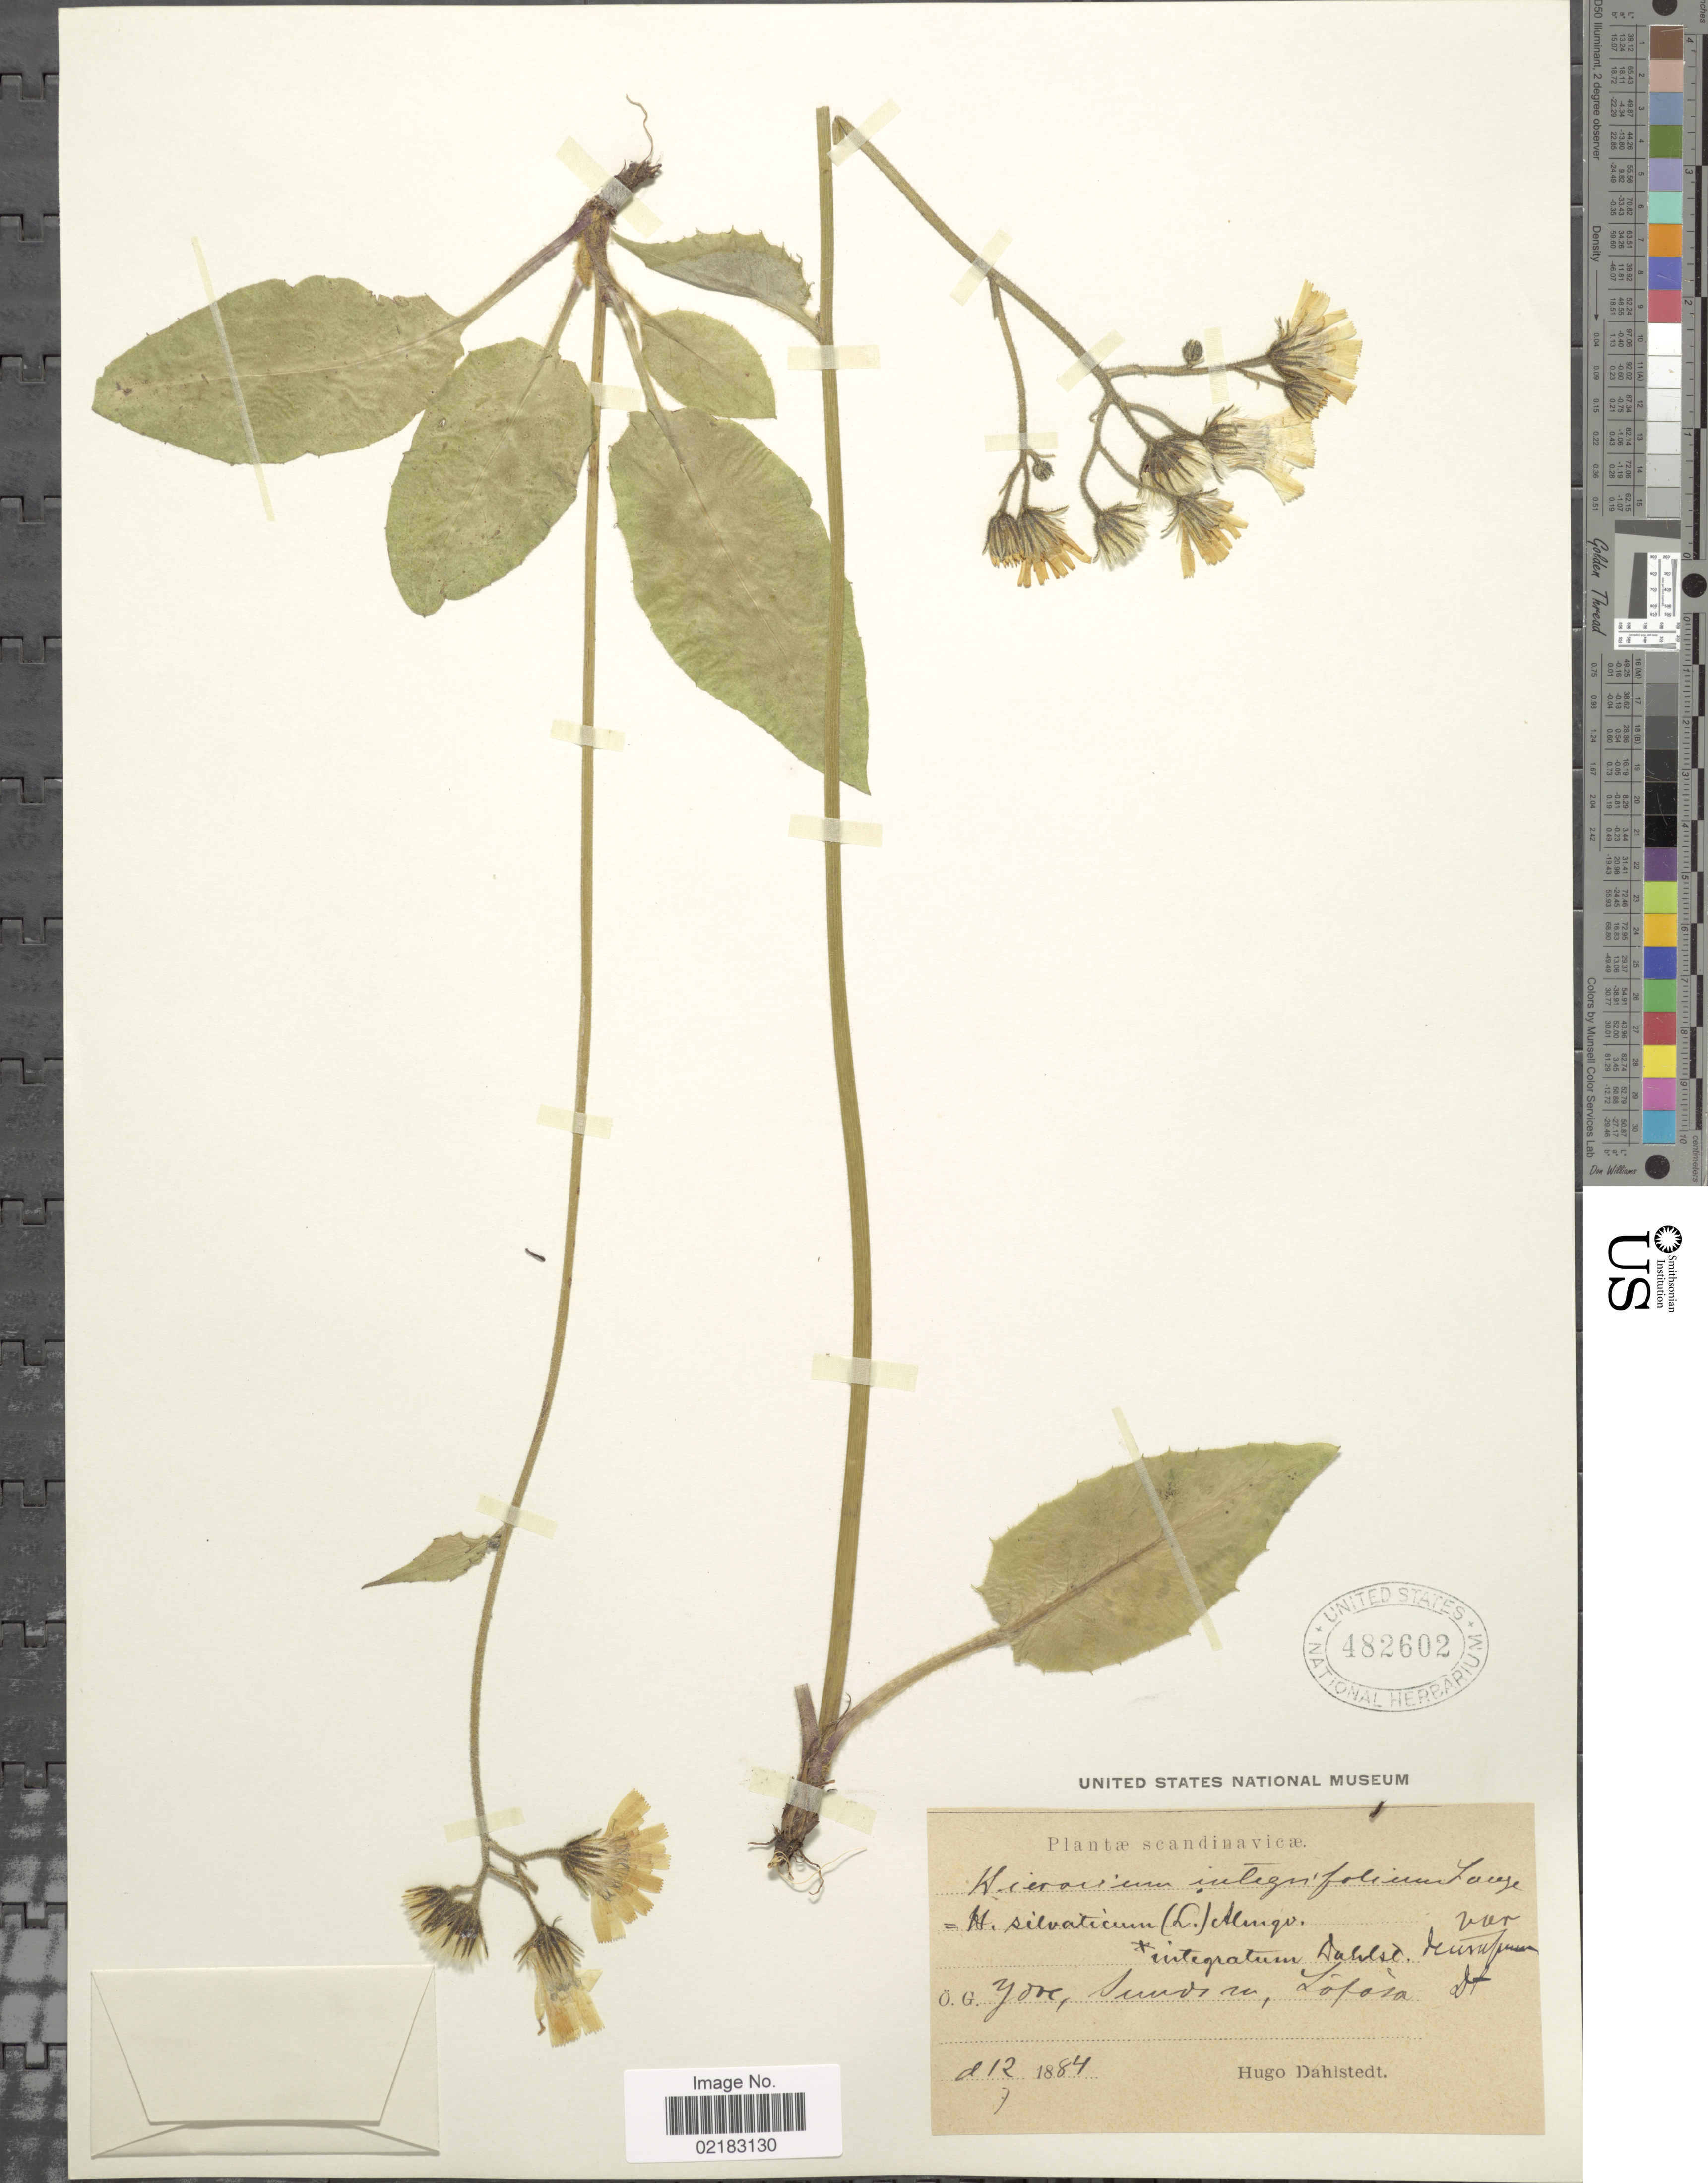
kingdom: Plantae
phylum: Tracheophyta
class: Magnoliopsida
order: Asterales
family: Asteraceae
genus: Hieracium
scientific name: Hieracium danicum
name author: Dahlst.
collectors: H. G. Dahlstedt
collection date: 1884-12-08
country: Sweden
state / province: Östergötland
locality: Ydre, Sund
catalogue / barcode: US 482602